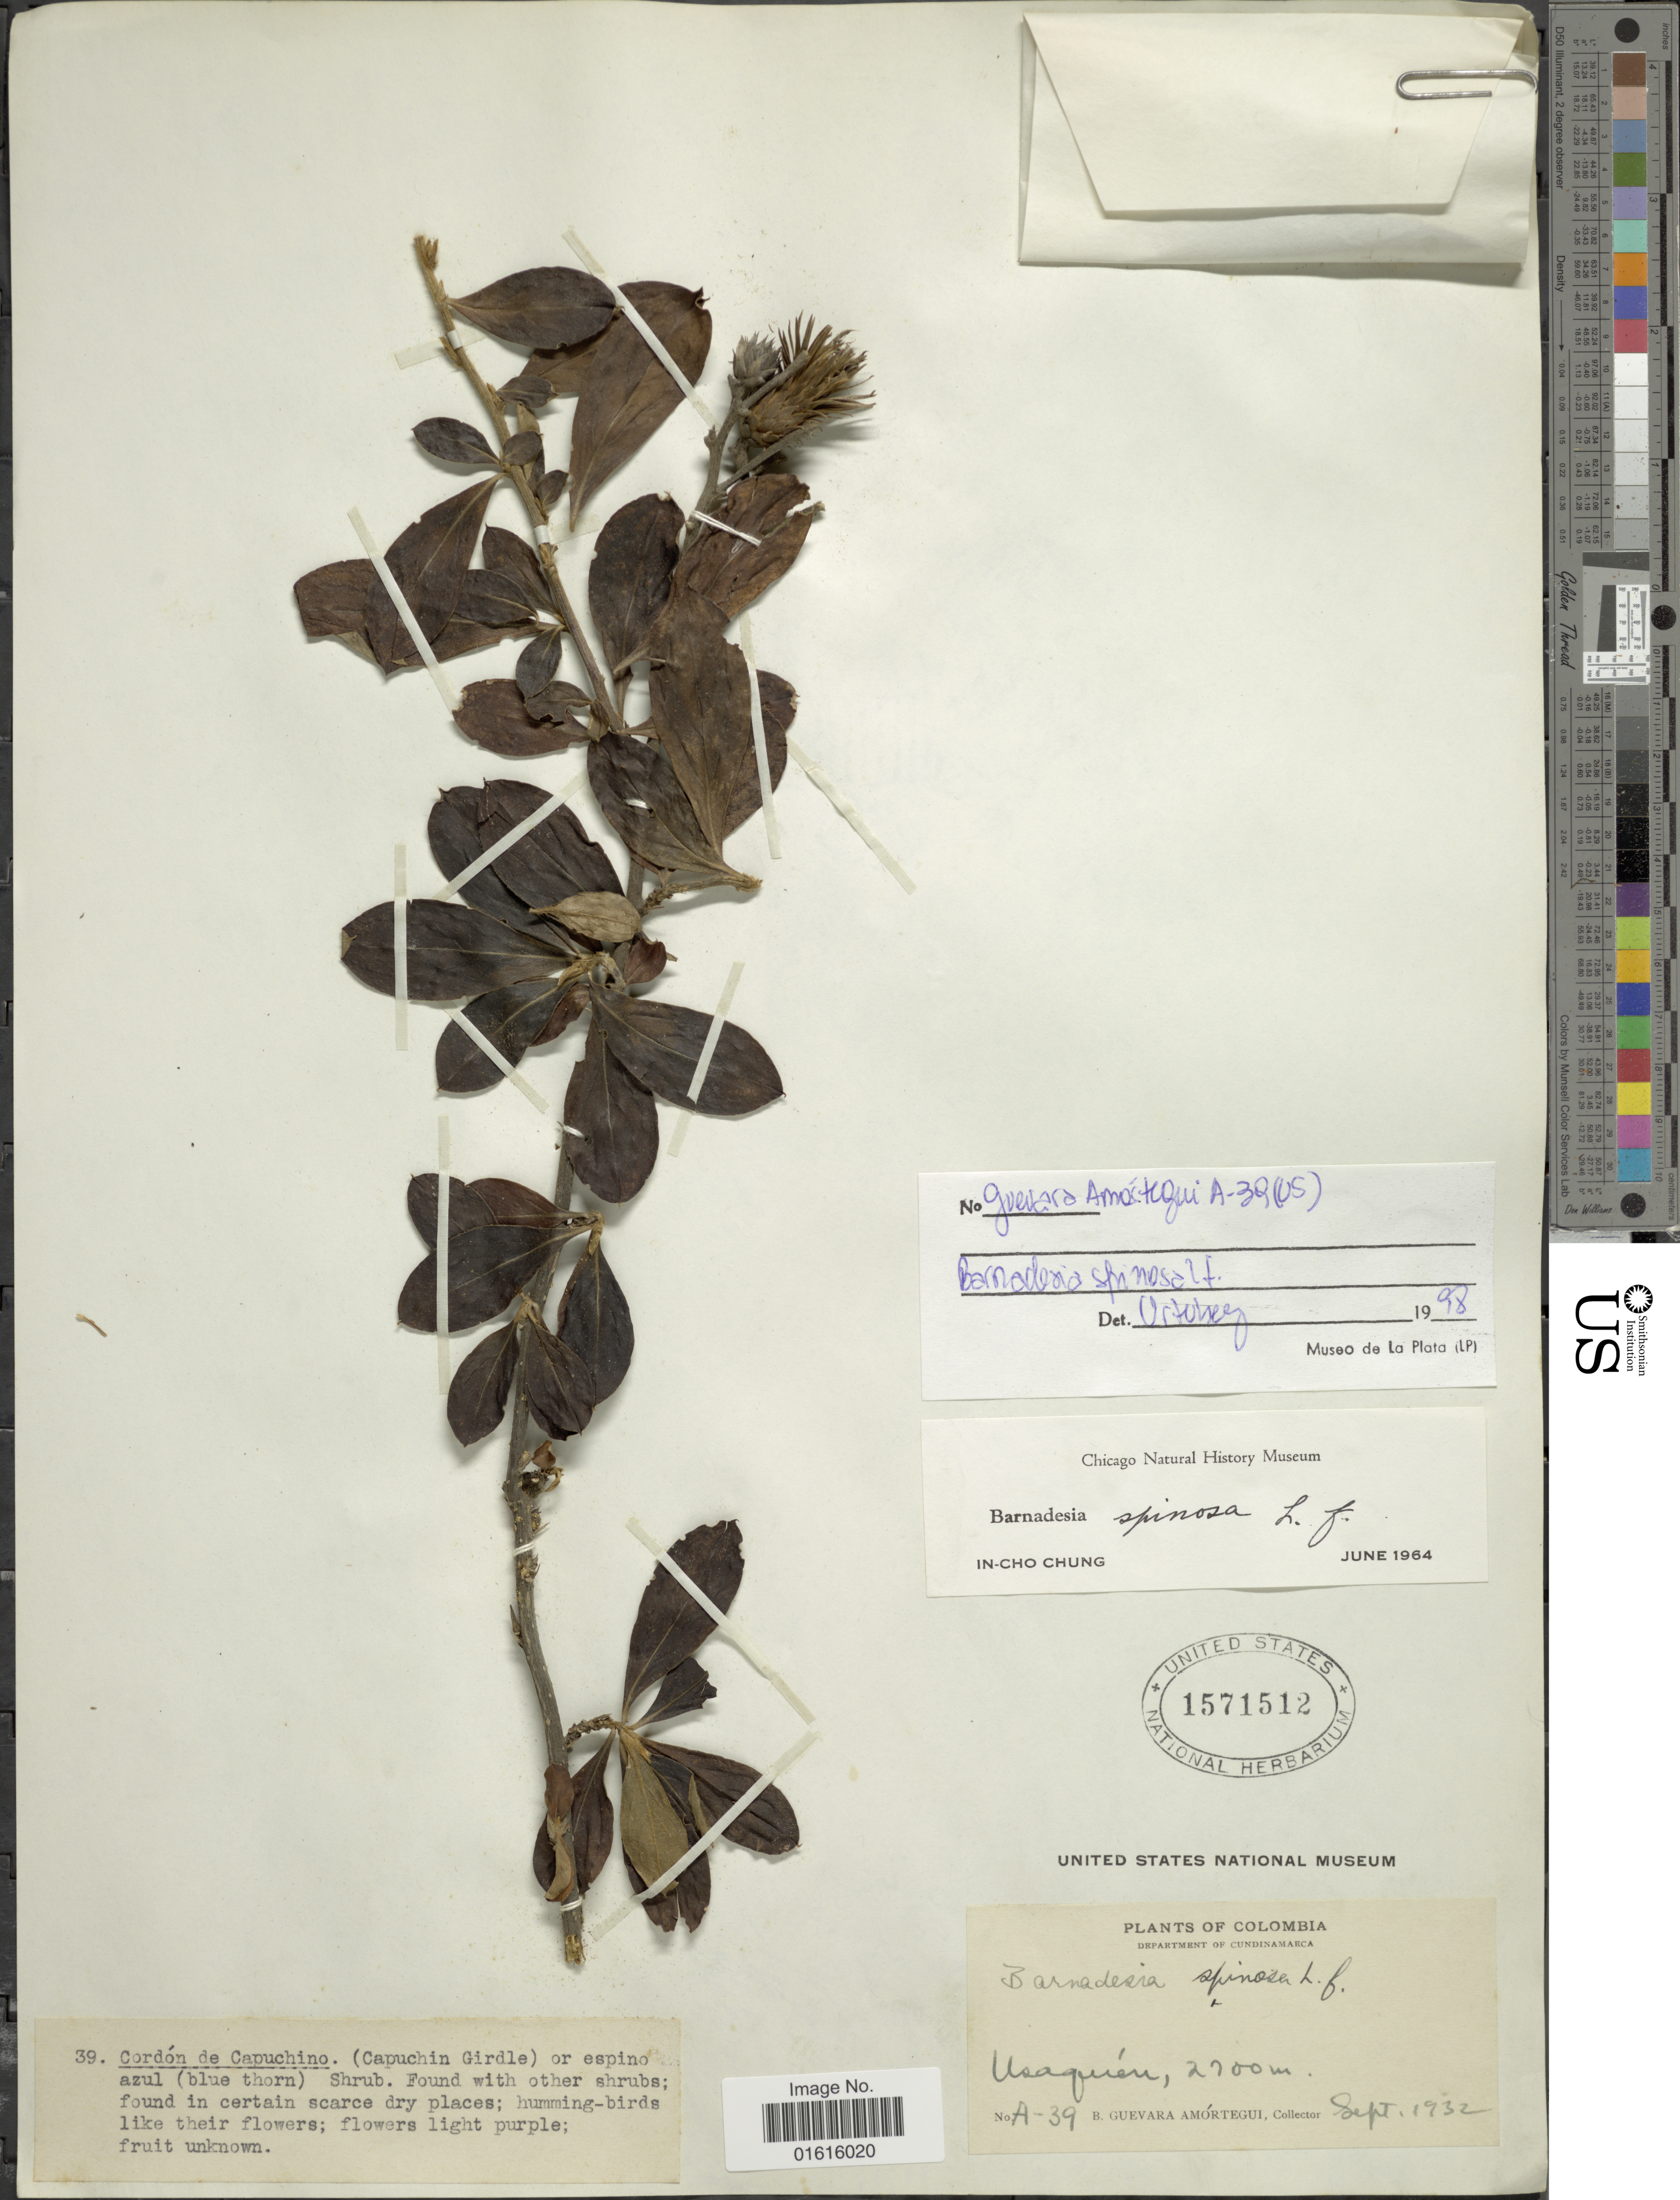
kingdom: Plantae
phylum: Tracheophyta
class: Magnoliopsida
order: Asterales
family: Asteraceae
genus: Barnadesia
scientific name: Barnadesia spinosa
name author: L. f.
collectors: B. Guevara Amortegui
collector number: A39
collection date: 1932-09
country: Colombia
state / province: Cundinamarca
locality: Usaquen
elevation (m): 2700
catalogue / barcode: US 1571512